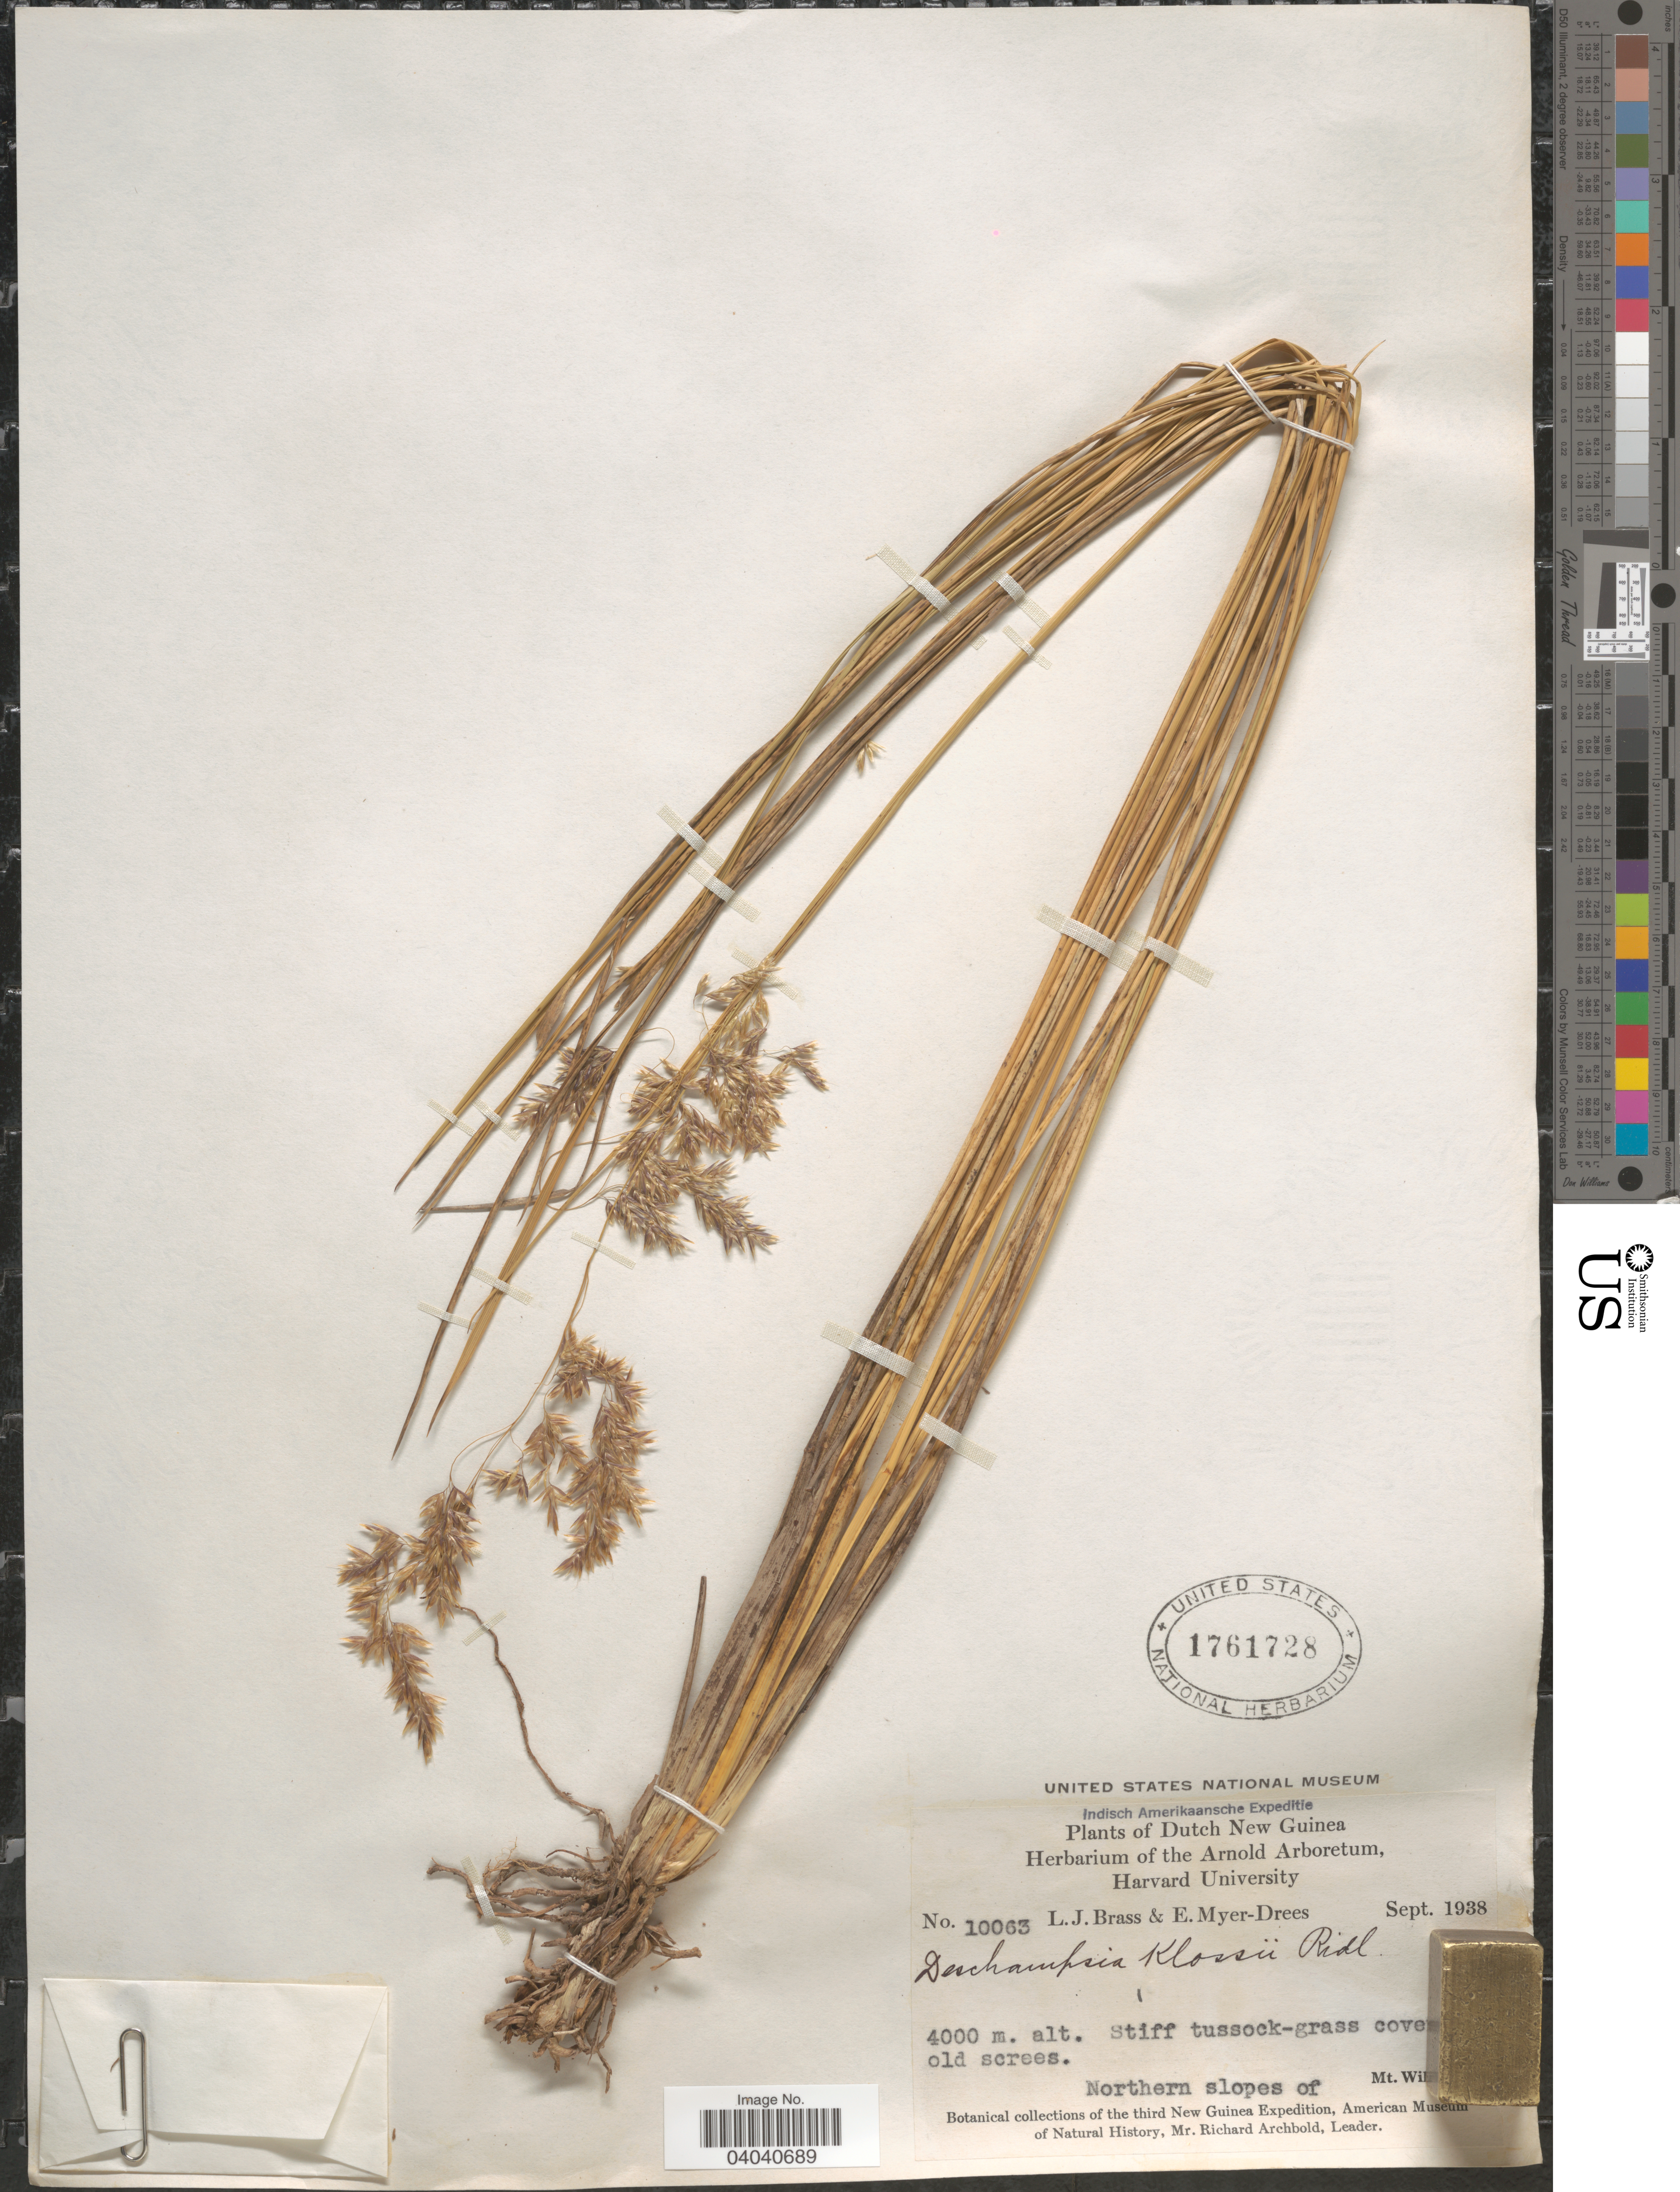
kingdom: Plantae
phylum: Tracheophyta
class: Liliopsida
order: Poales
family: Poaceae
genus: Deschampsia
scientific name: Deschampsia klossii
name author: Ridl.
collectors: L. J. Brass & E. Meijer-Drees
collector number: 10063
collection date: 1938-09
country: Indonesia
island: New Guinea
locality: Dutch New Guinea. Stiff tussock-grass cove [illegible text] old screes. Northern slopes of Mt. Wi [illegible text]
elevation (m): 4000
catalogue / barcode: US 1761728